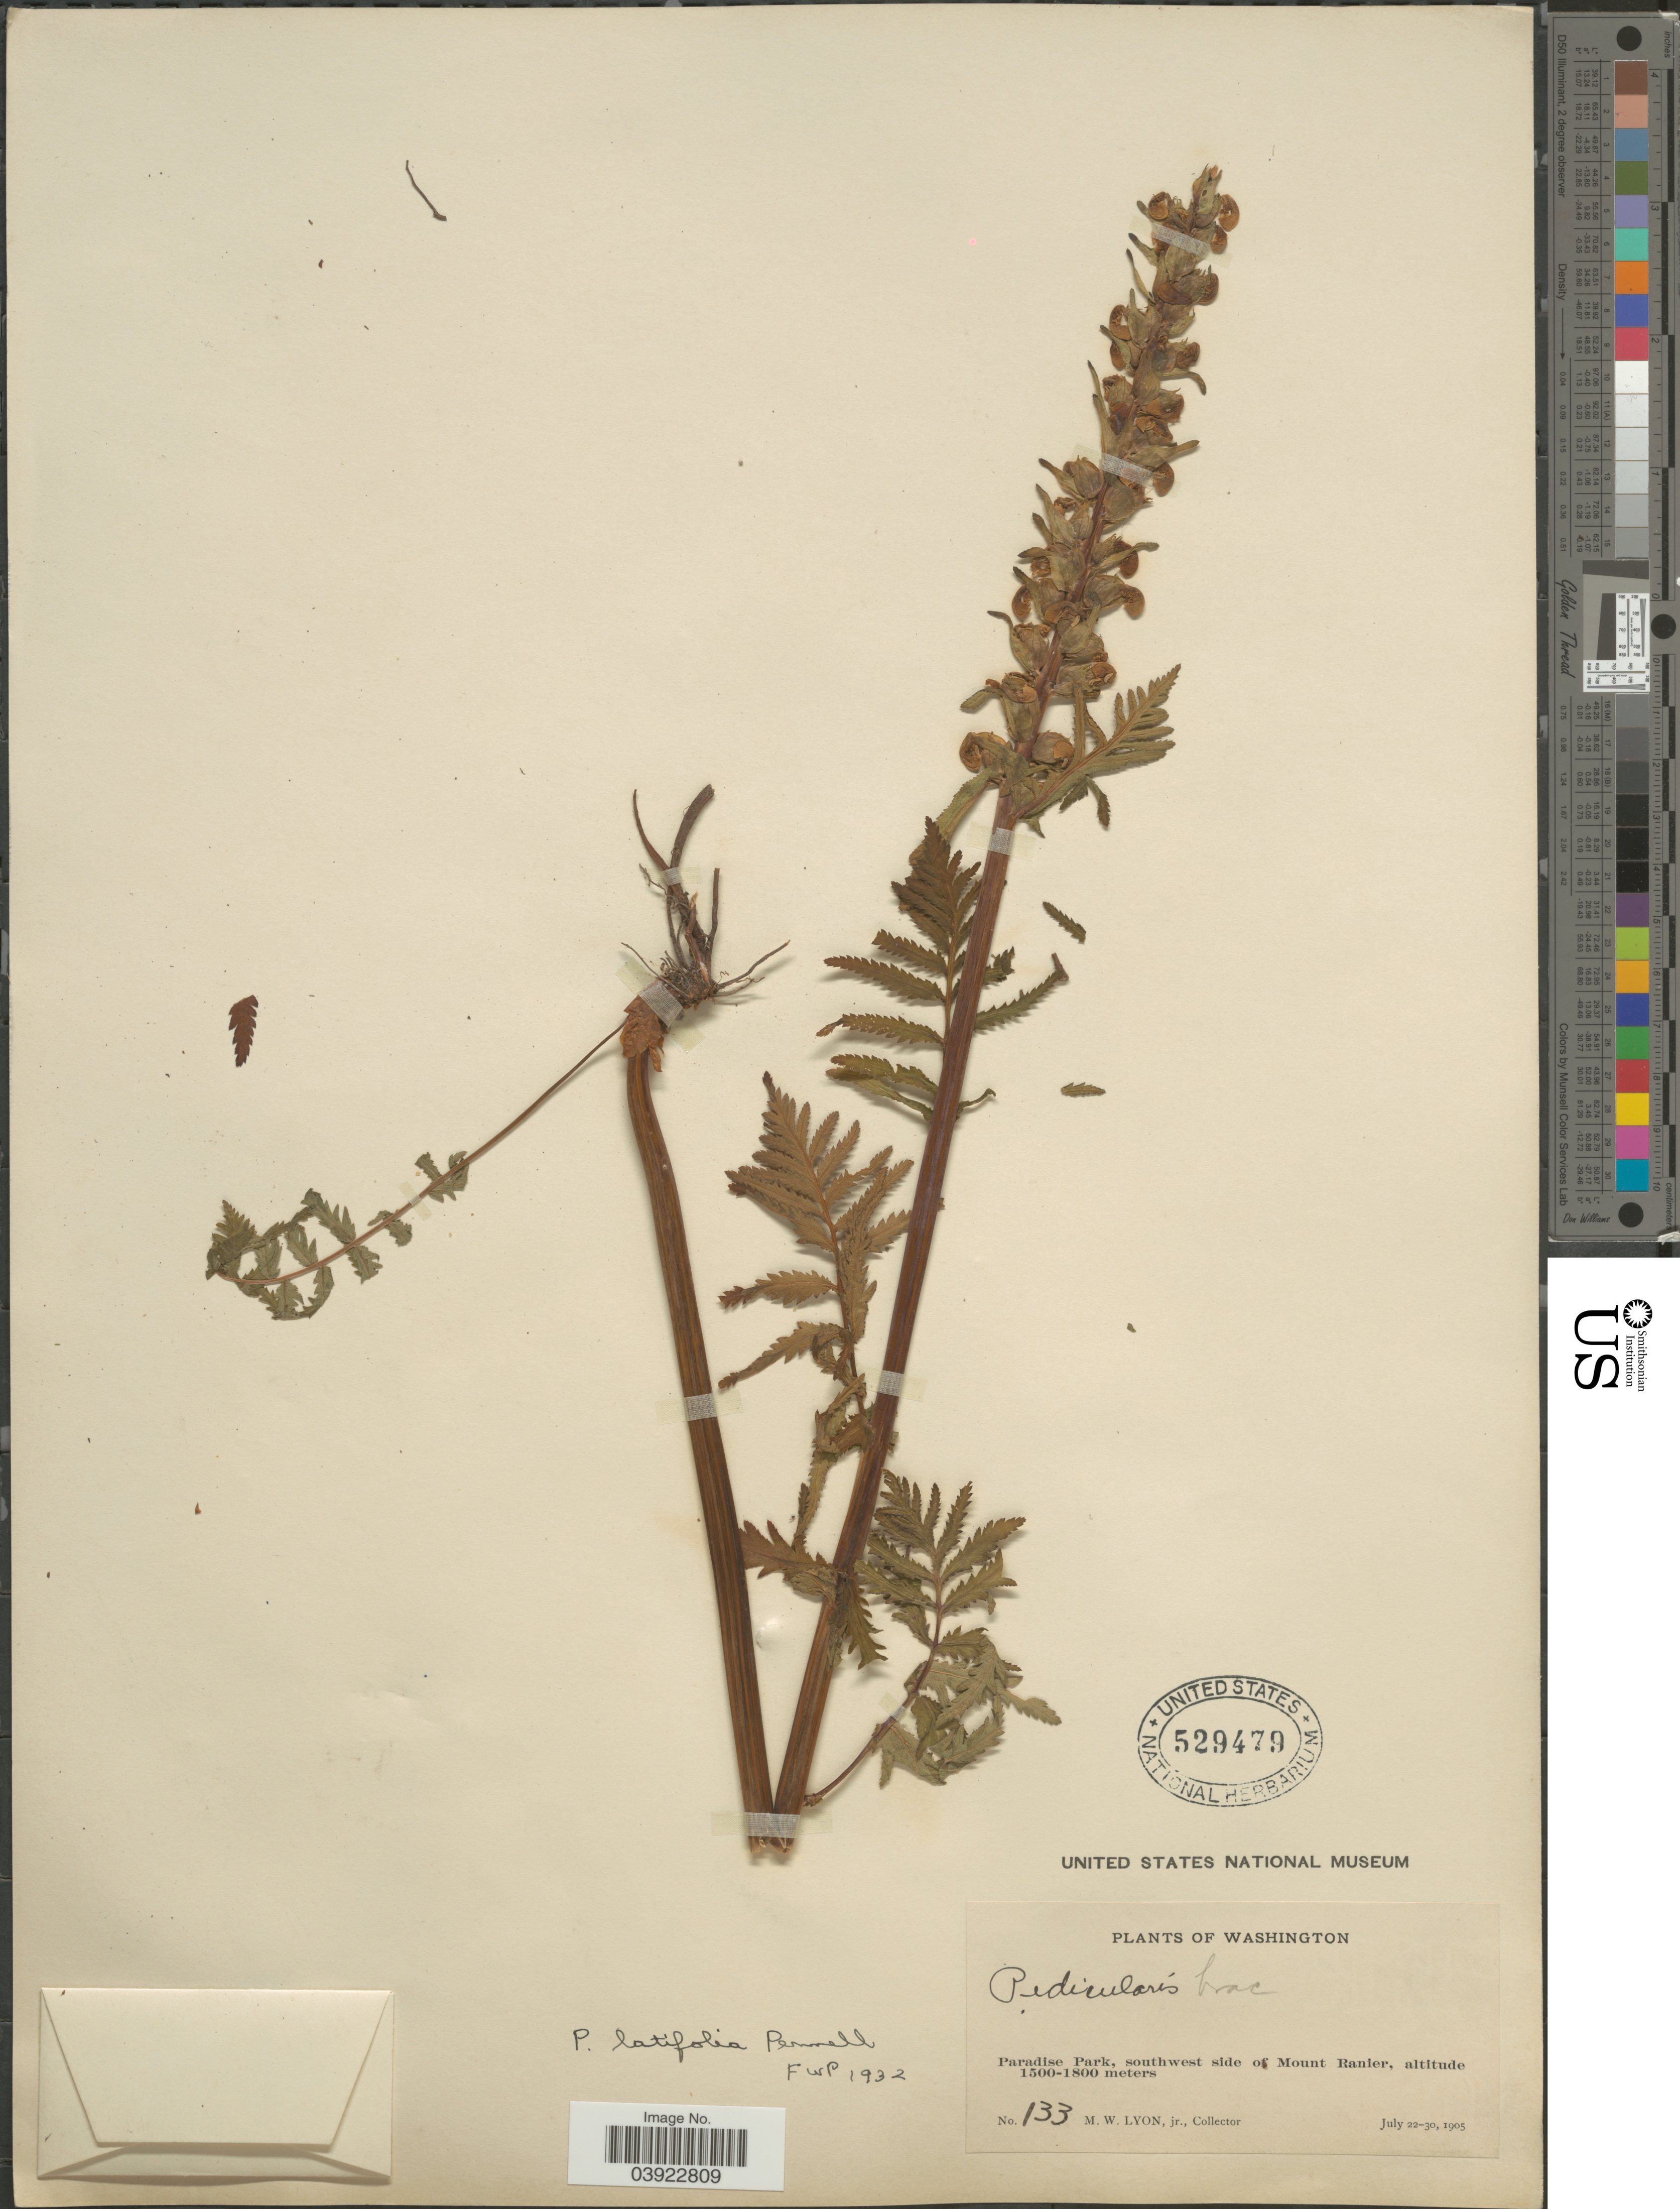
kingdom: Plantae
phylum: Tracheophyta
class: Magnoliopsida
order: Lamiales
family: Orobanchaceae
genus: Pedicularis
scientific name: Pedicularis latifolia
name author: Pennell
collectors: M. W. Lyon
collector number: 133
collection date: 1905-07-22/1905-07-30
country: United States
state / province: Washington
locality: Paradise Park, southwest side of Mount Ranier.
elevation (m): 1500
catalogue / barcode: US 529479